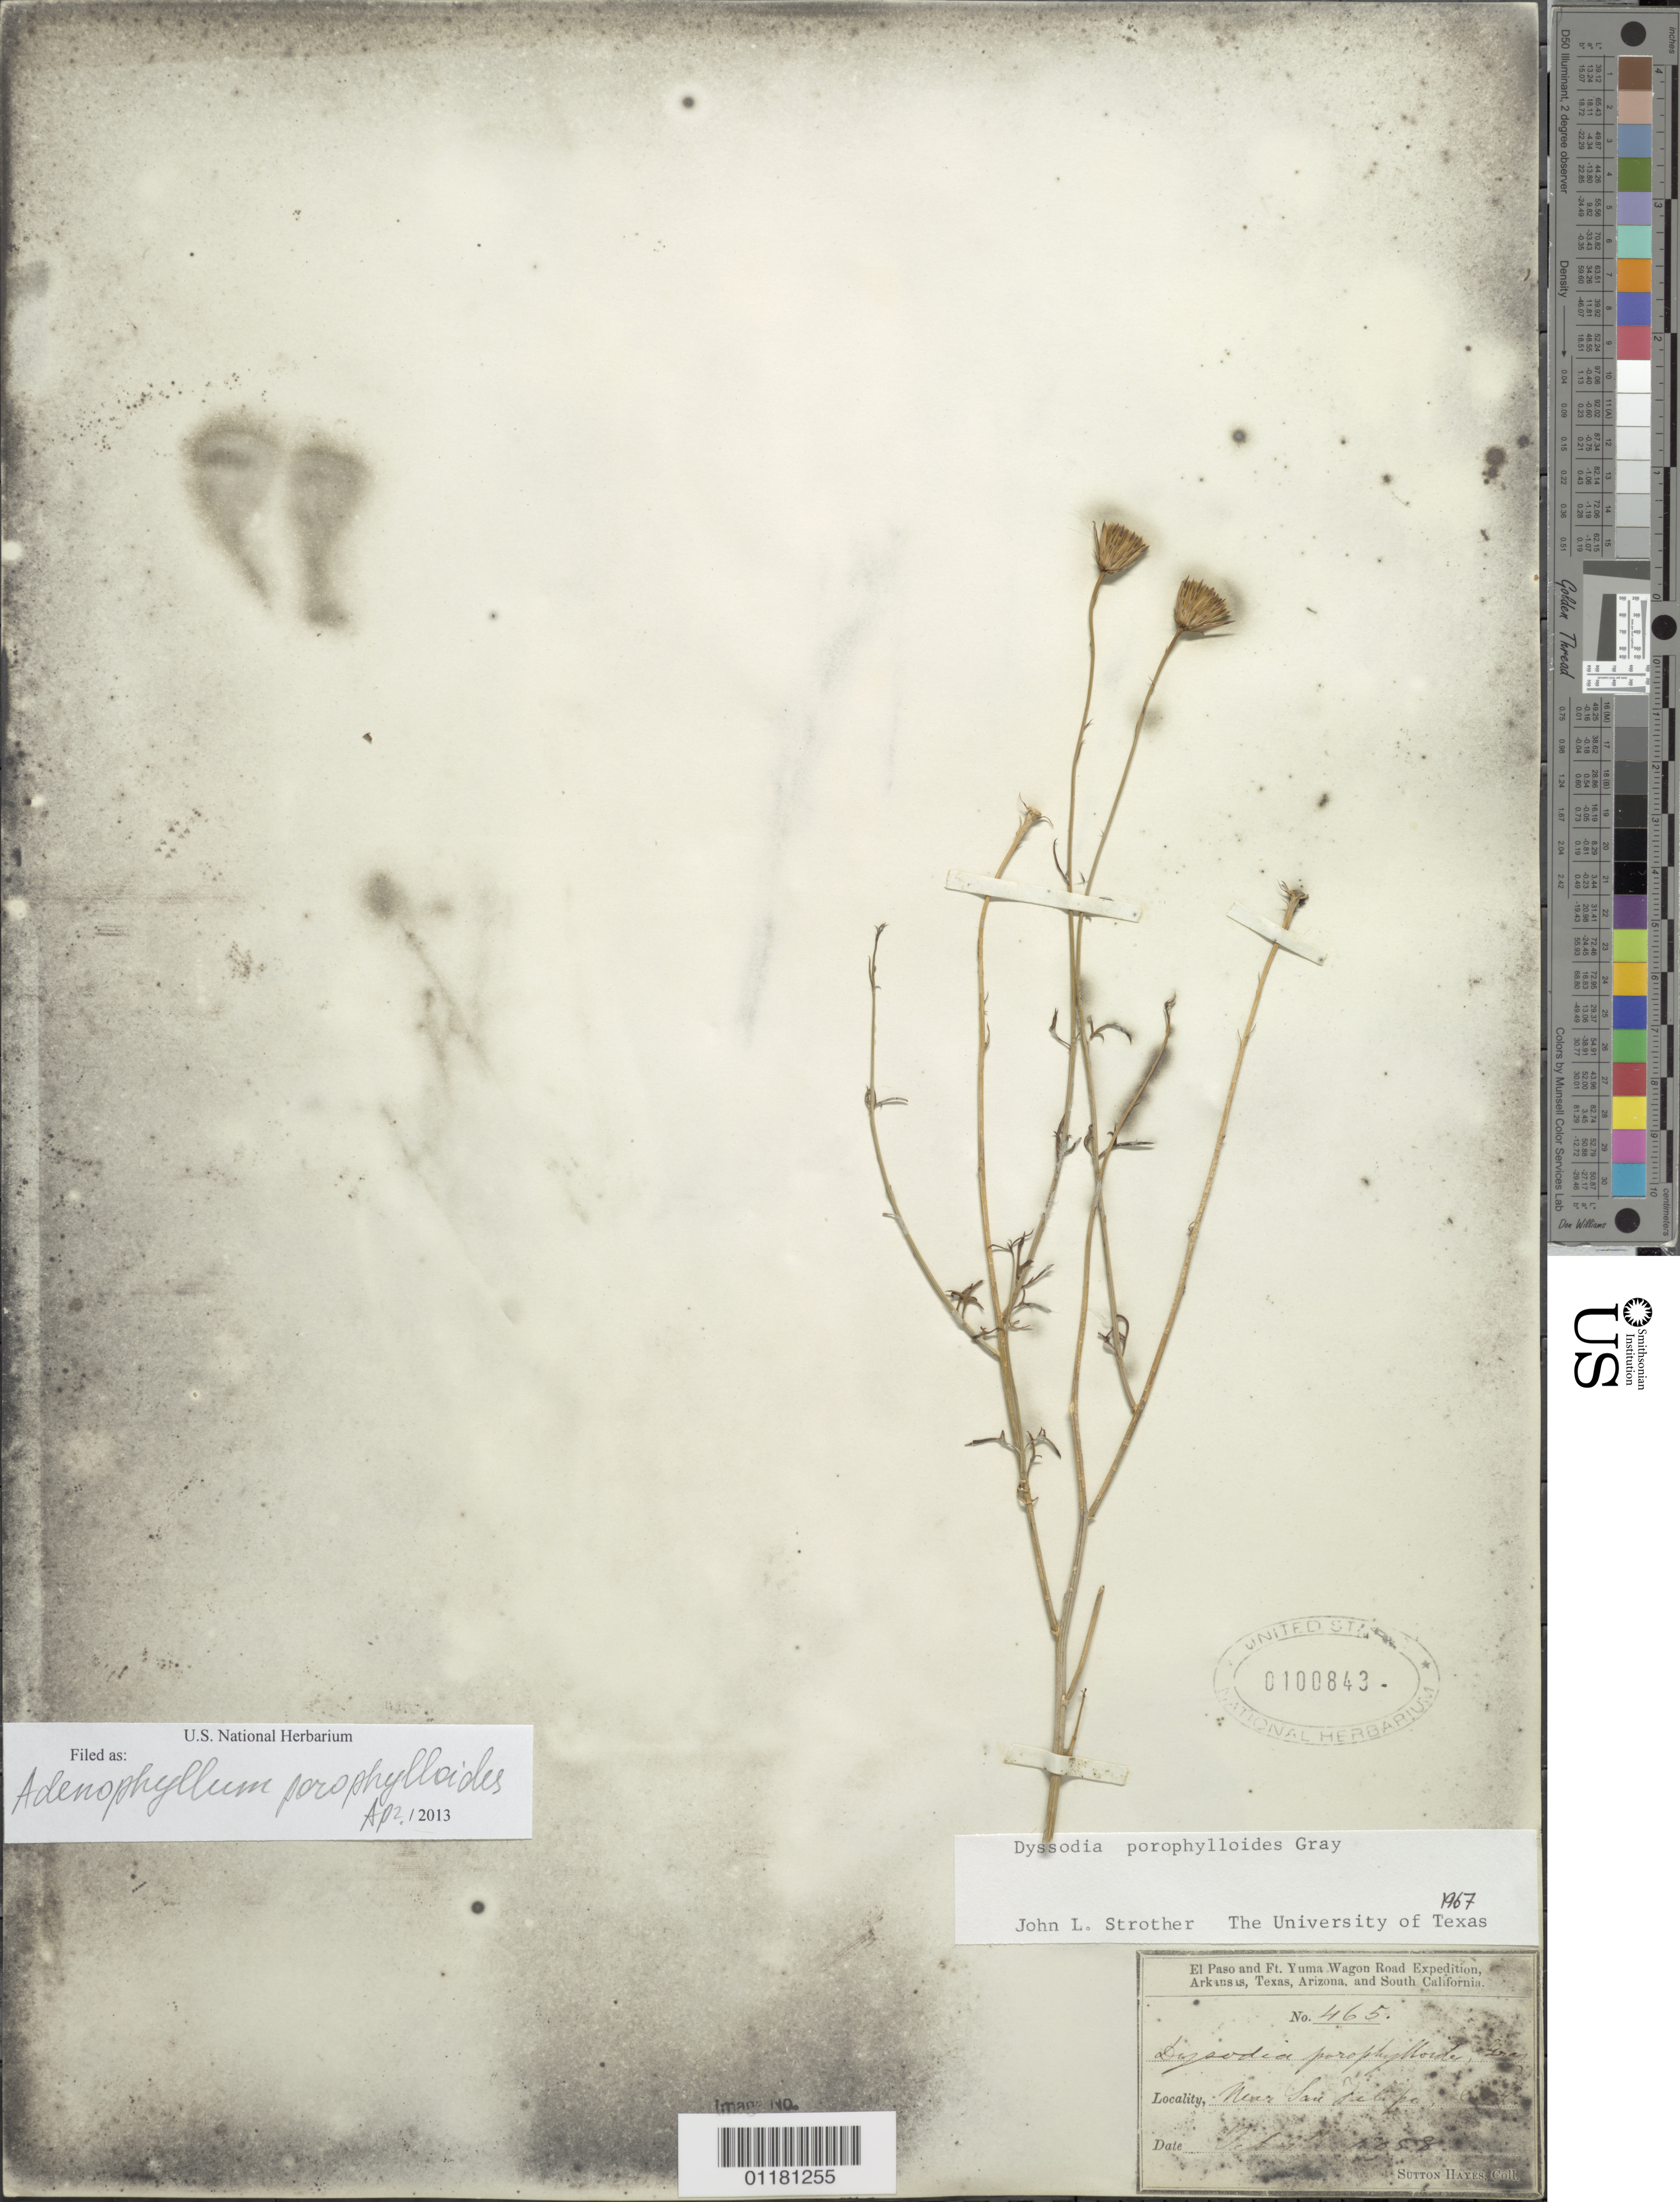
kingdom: Plantae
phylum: Tracheophyta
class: Magnoliopsida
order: Asterales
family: Asteraceae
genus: Adenophyllum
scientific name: Adenophyllum porophylloides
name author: (A. Gray) Strother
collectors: S. Hayes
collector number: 465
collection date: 1858-10-09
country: United States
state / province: California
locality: near San Filipe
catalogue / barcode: US 100843